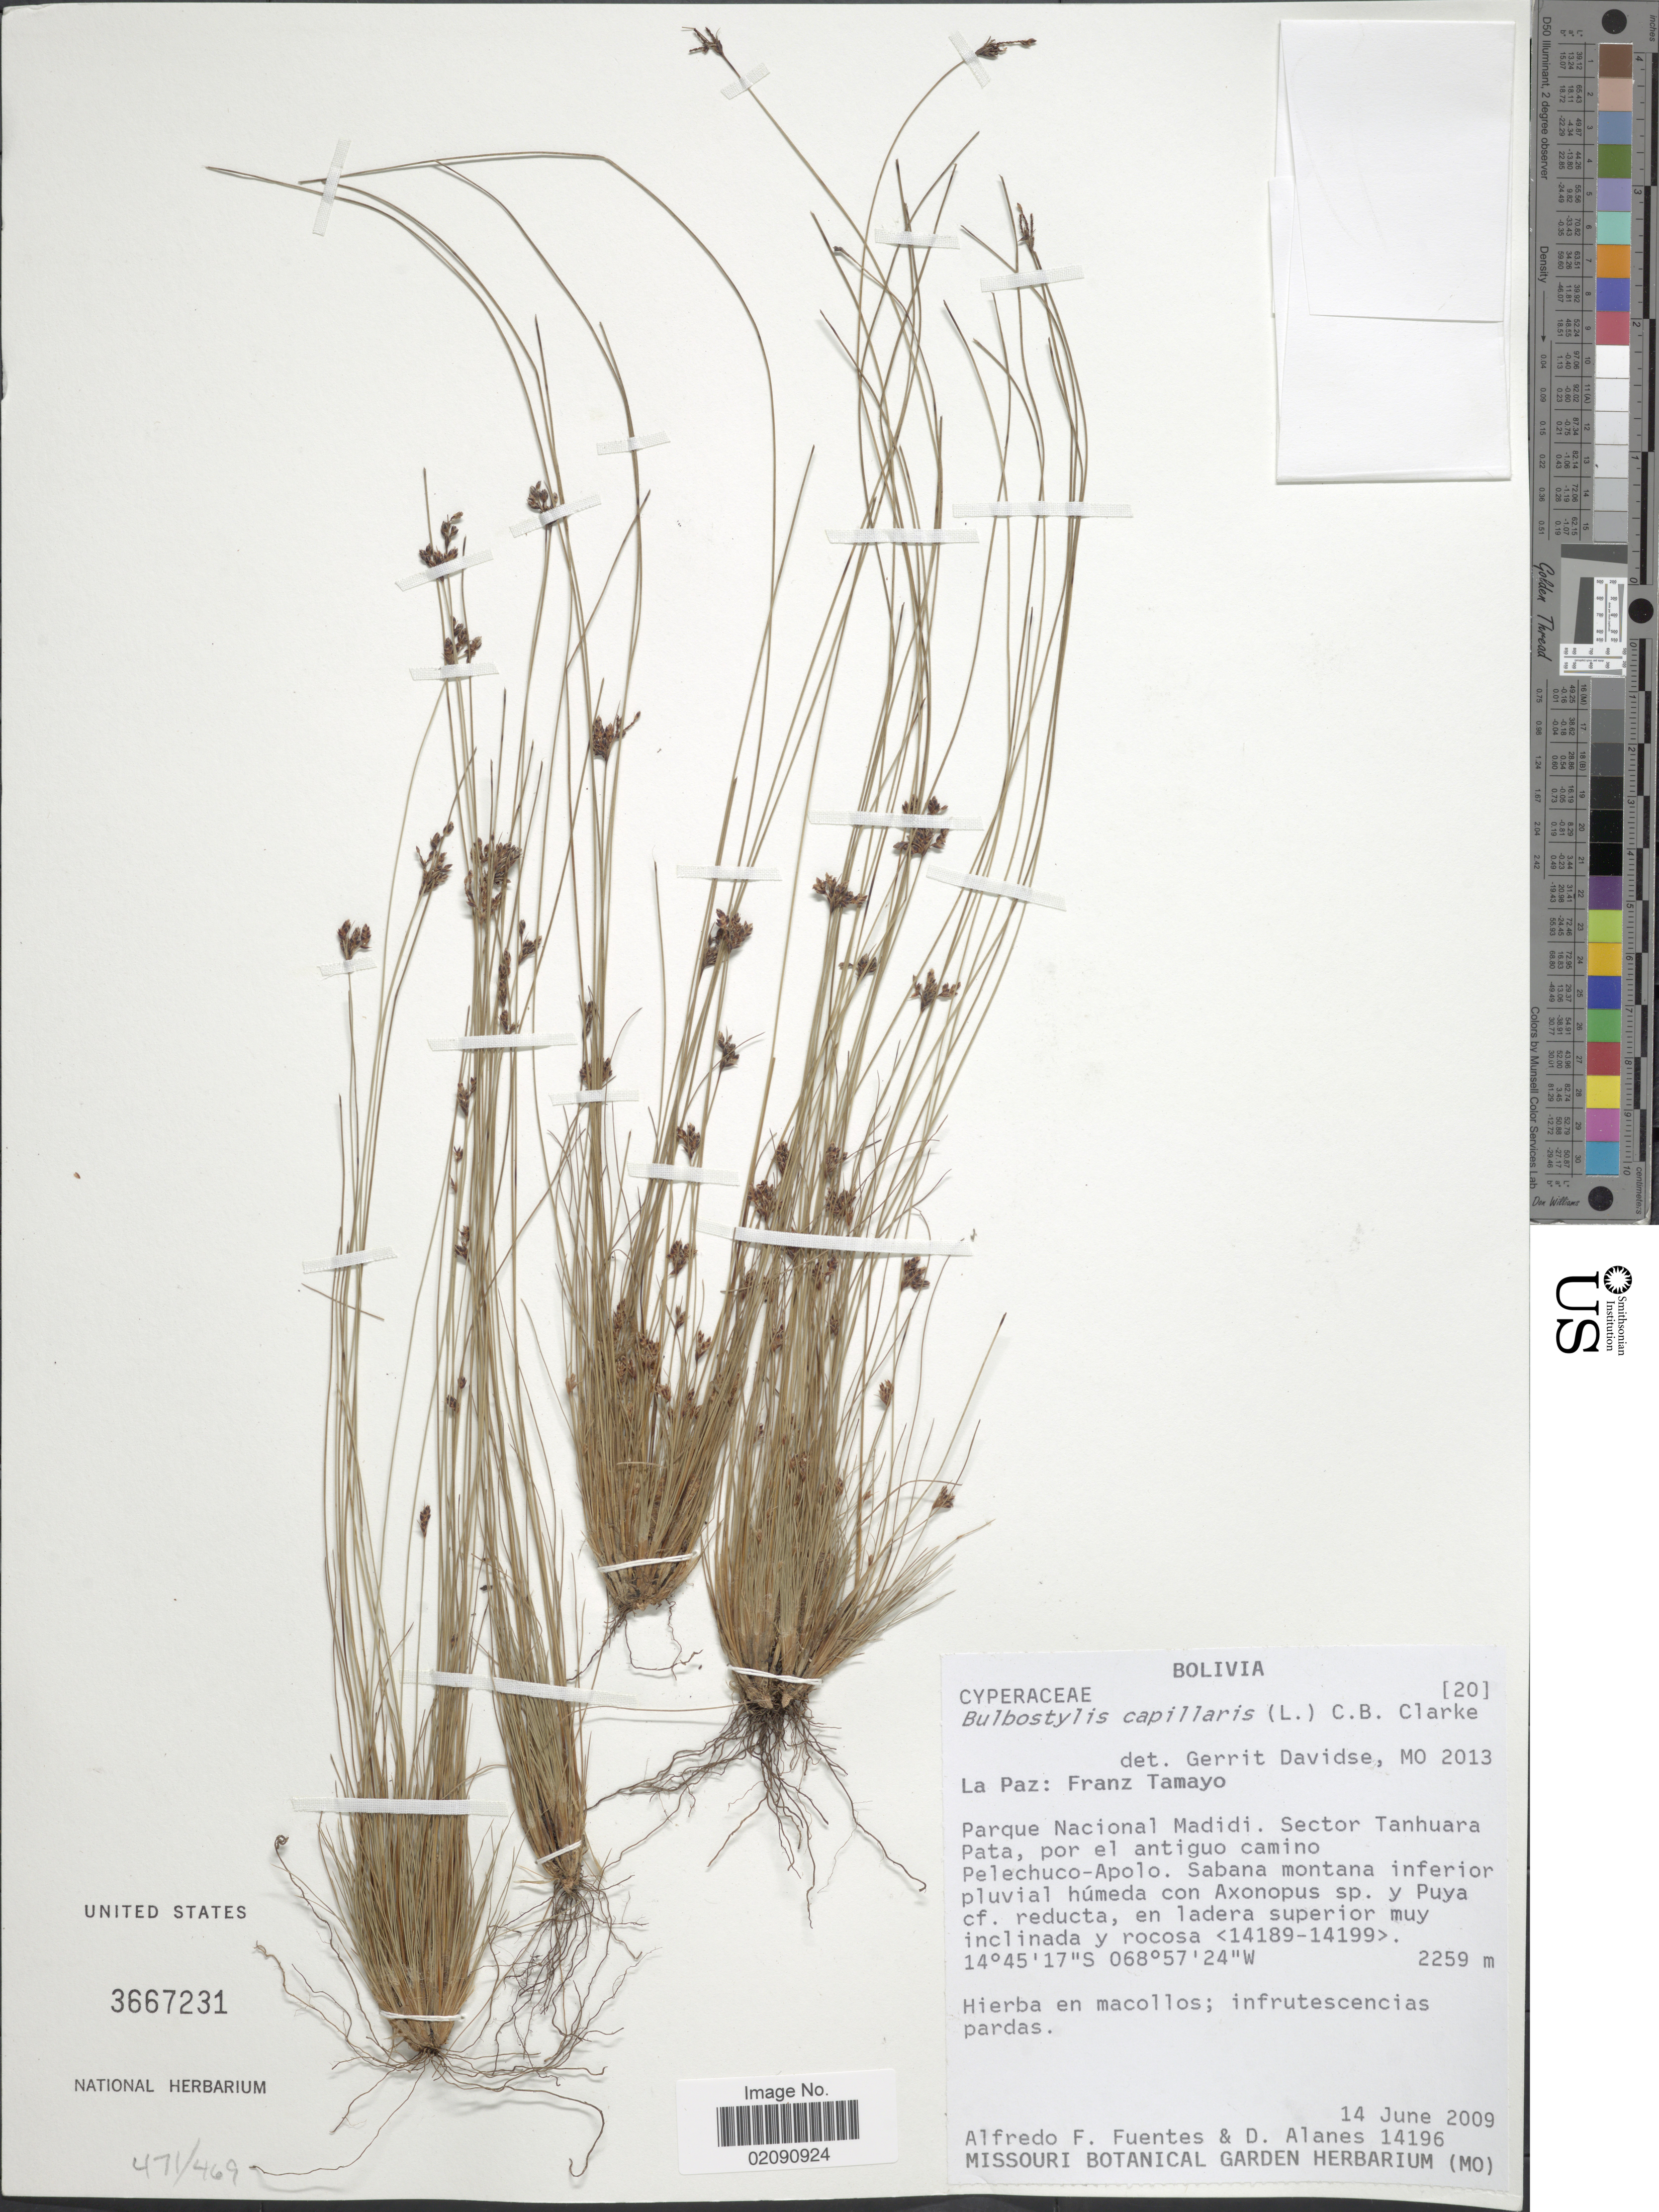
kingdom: Plantae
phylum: Tracheophyta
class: Liliopsida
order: Poales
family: Cyperaceae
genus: Bulbostylis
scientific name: Bulbostylis juncoides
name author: (Vahl) Kük. ex Herter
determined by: Maciel-Silva, J. F.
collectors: A. F. Fuentes & D. Alanes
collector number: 14196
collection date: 2009-06-14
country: Bolivia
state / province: La Paz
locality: Franz Tamayo, Parque Nacional Madidi, Sector Tanhuara Pata, por el antiguo camino.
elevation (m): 2259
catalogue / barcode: US 3667231